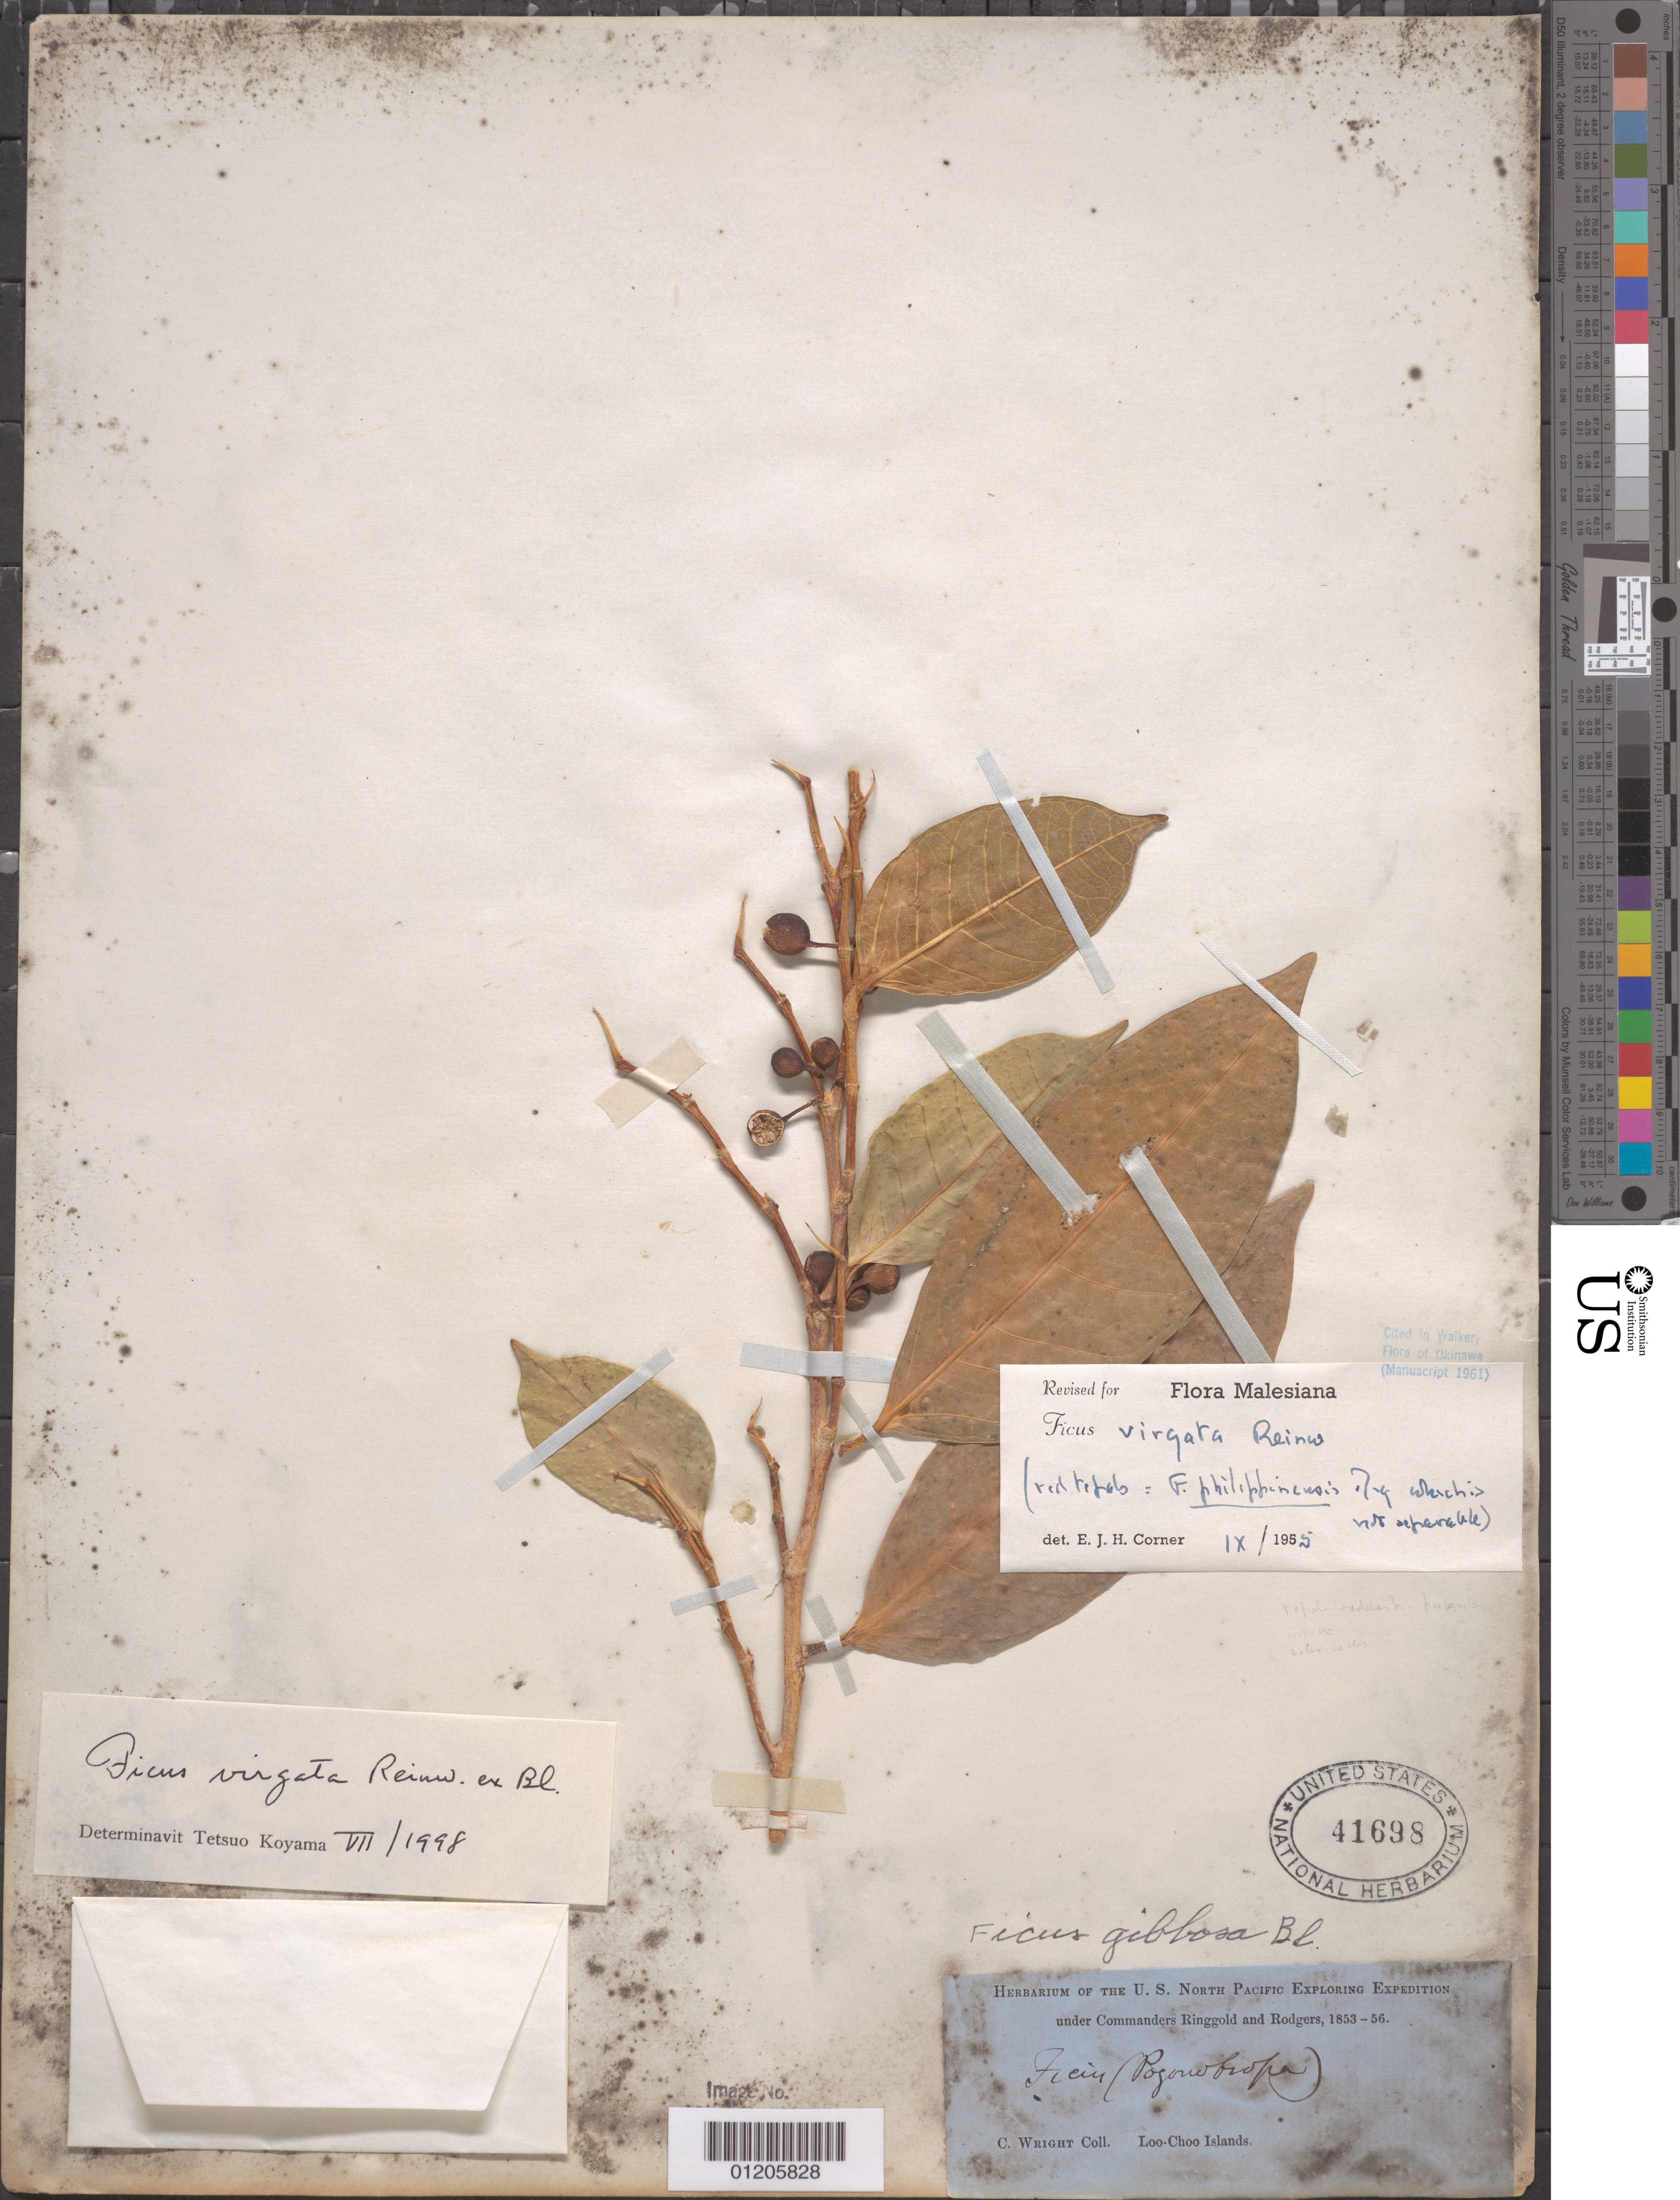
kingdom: Plantae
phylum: Tracheophyta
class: Magnoliopsida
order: Rosales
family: Moraceae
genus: Ficus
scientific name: Ficus virgata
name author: Reinw.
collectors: C. Wright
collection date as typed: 1853 to -- --- 1856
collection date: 1853/1856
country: Japan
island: Ryukyu Islands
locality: Loo Choo Islands.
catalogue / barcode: US 41698